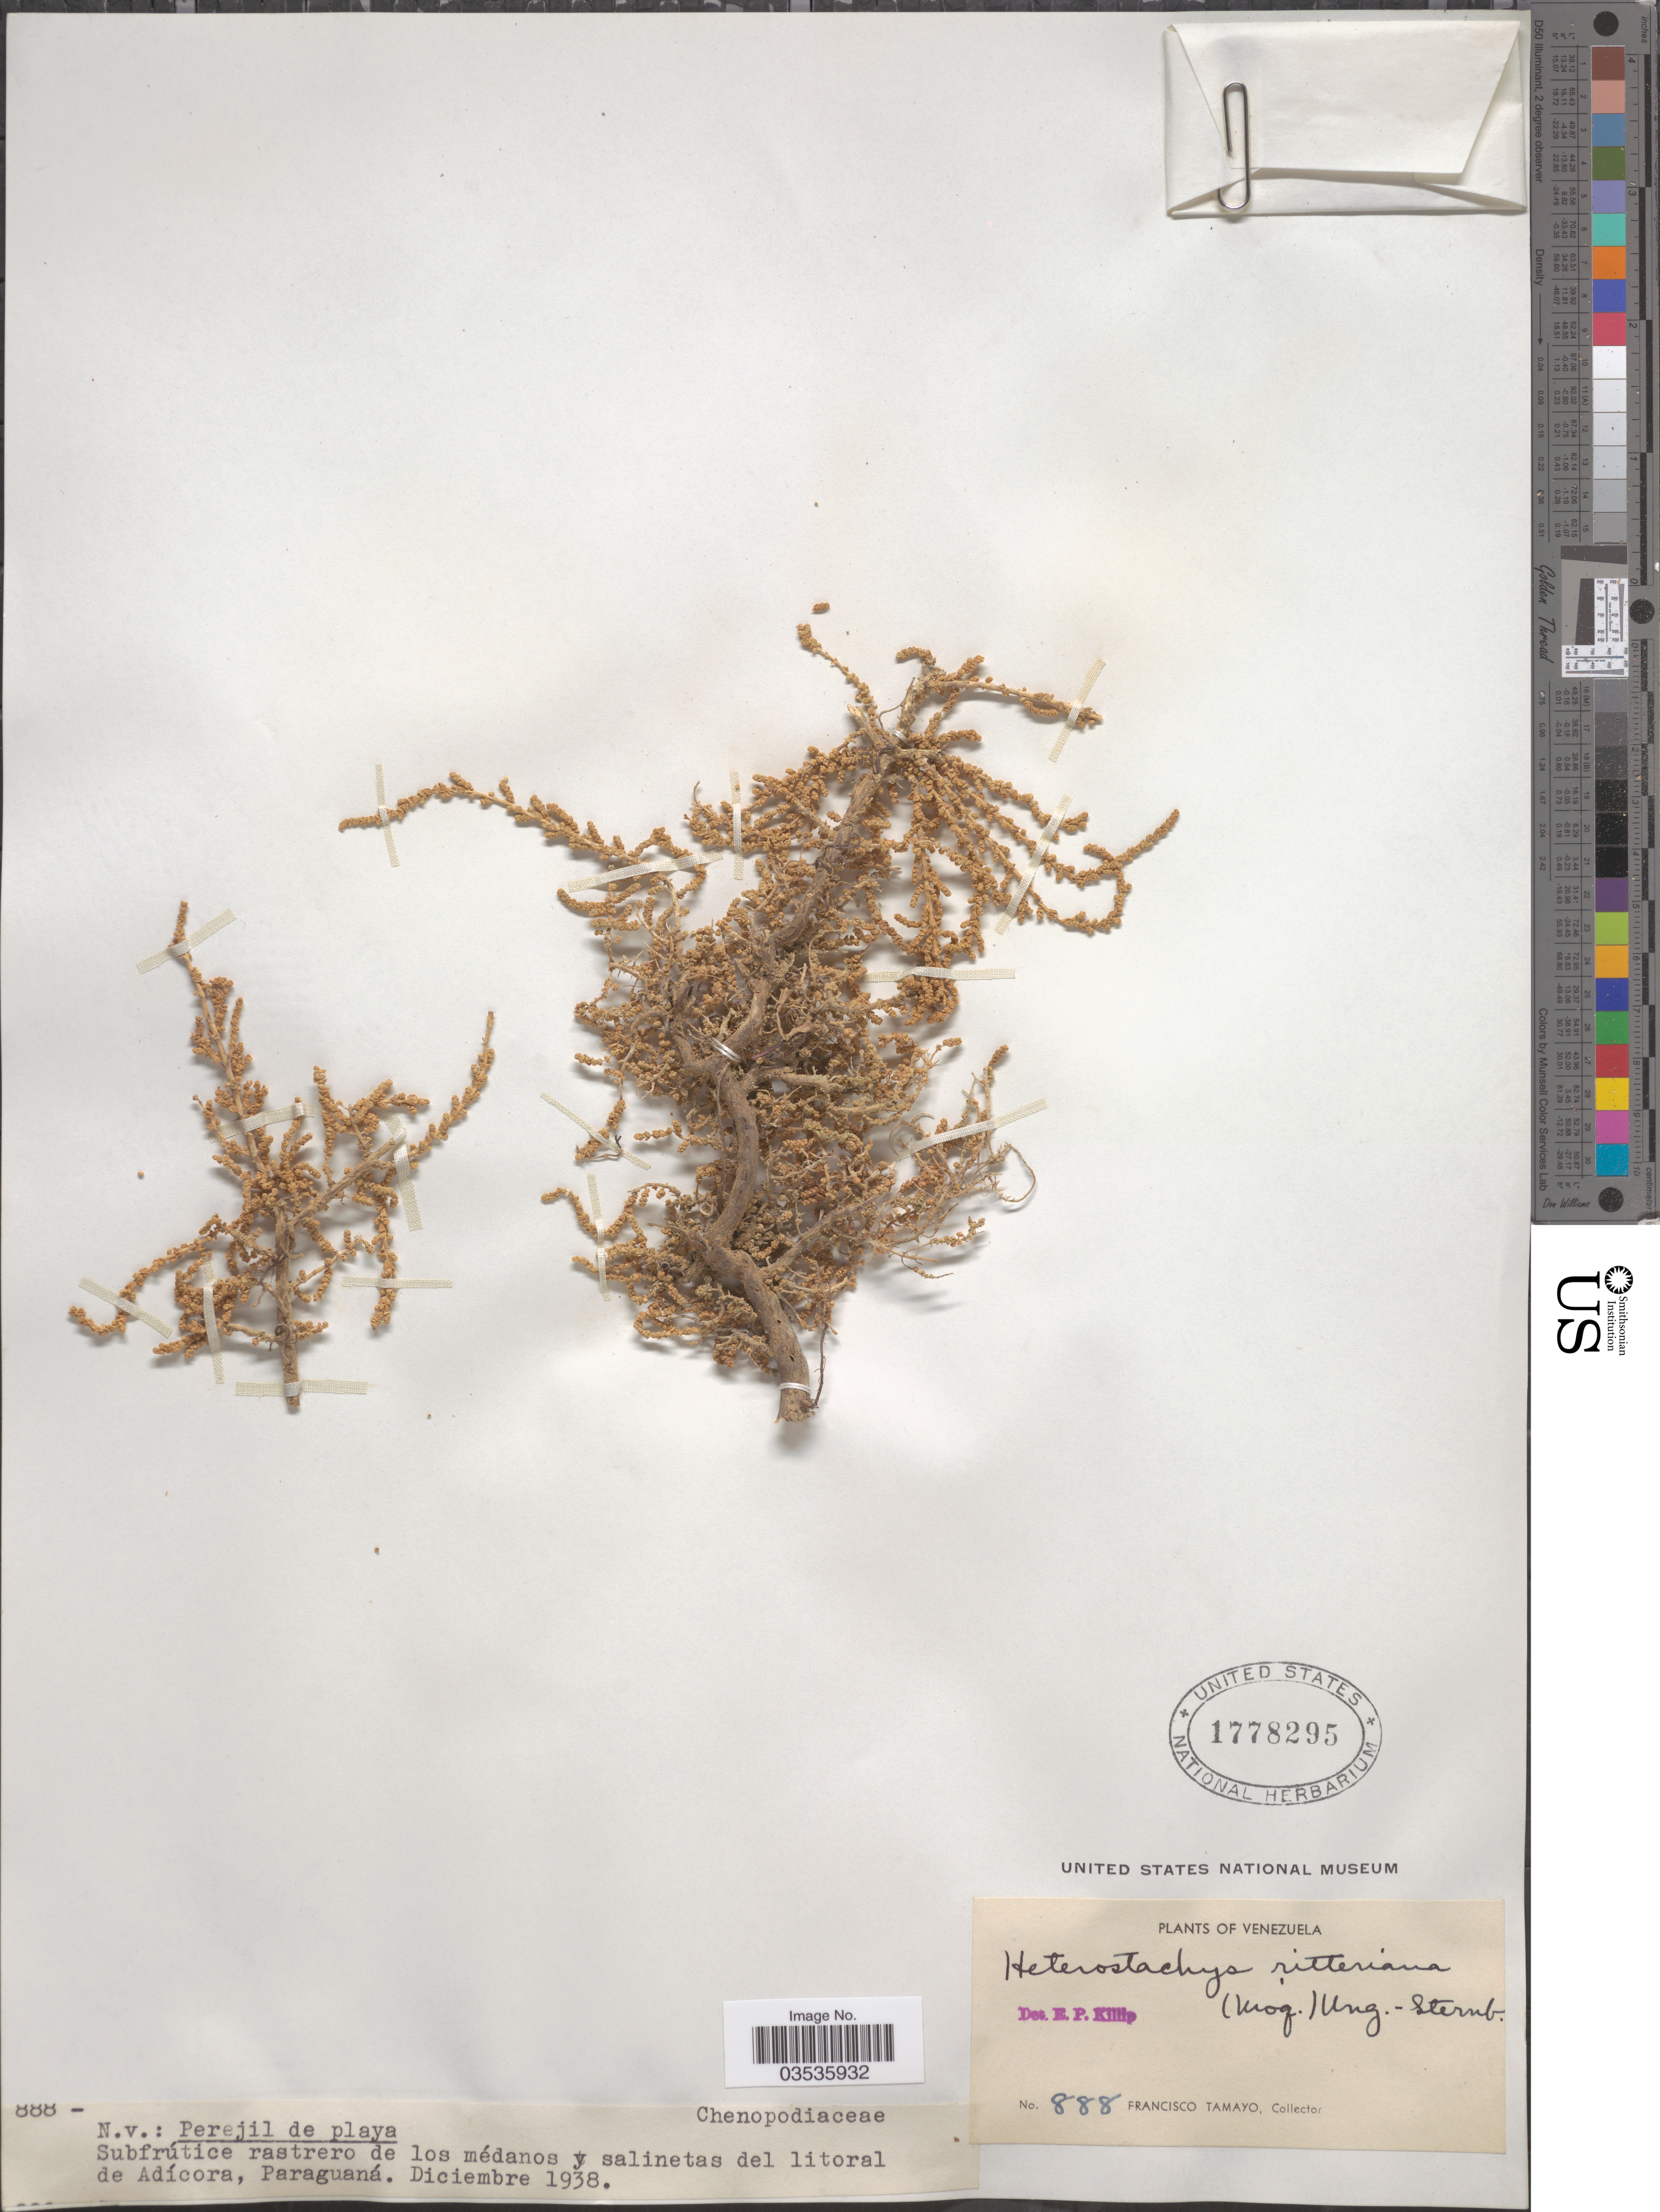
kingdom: Plantae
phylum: Tracheophyta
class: Magnoliopsida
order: Caryophyllales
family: Amaranthaceae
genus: Heterostachys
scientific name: Heterostachys ritteriana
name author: (Moq.) Ung.-Sternb.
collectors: F. Tamayo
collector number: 888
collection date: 1938-12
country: Venezuela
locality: Adícora, Paraguaná.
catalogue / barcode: US 1778295